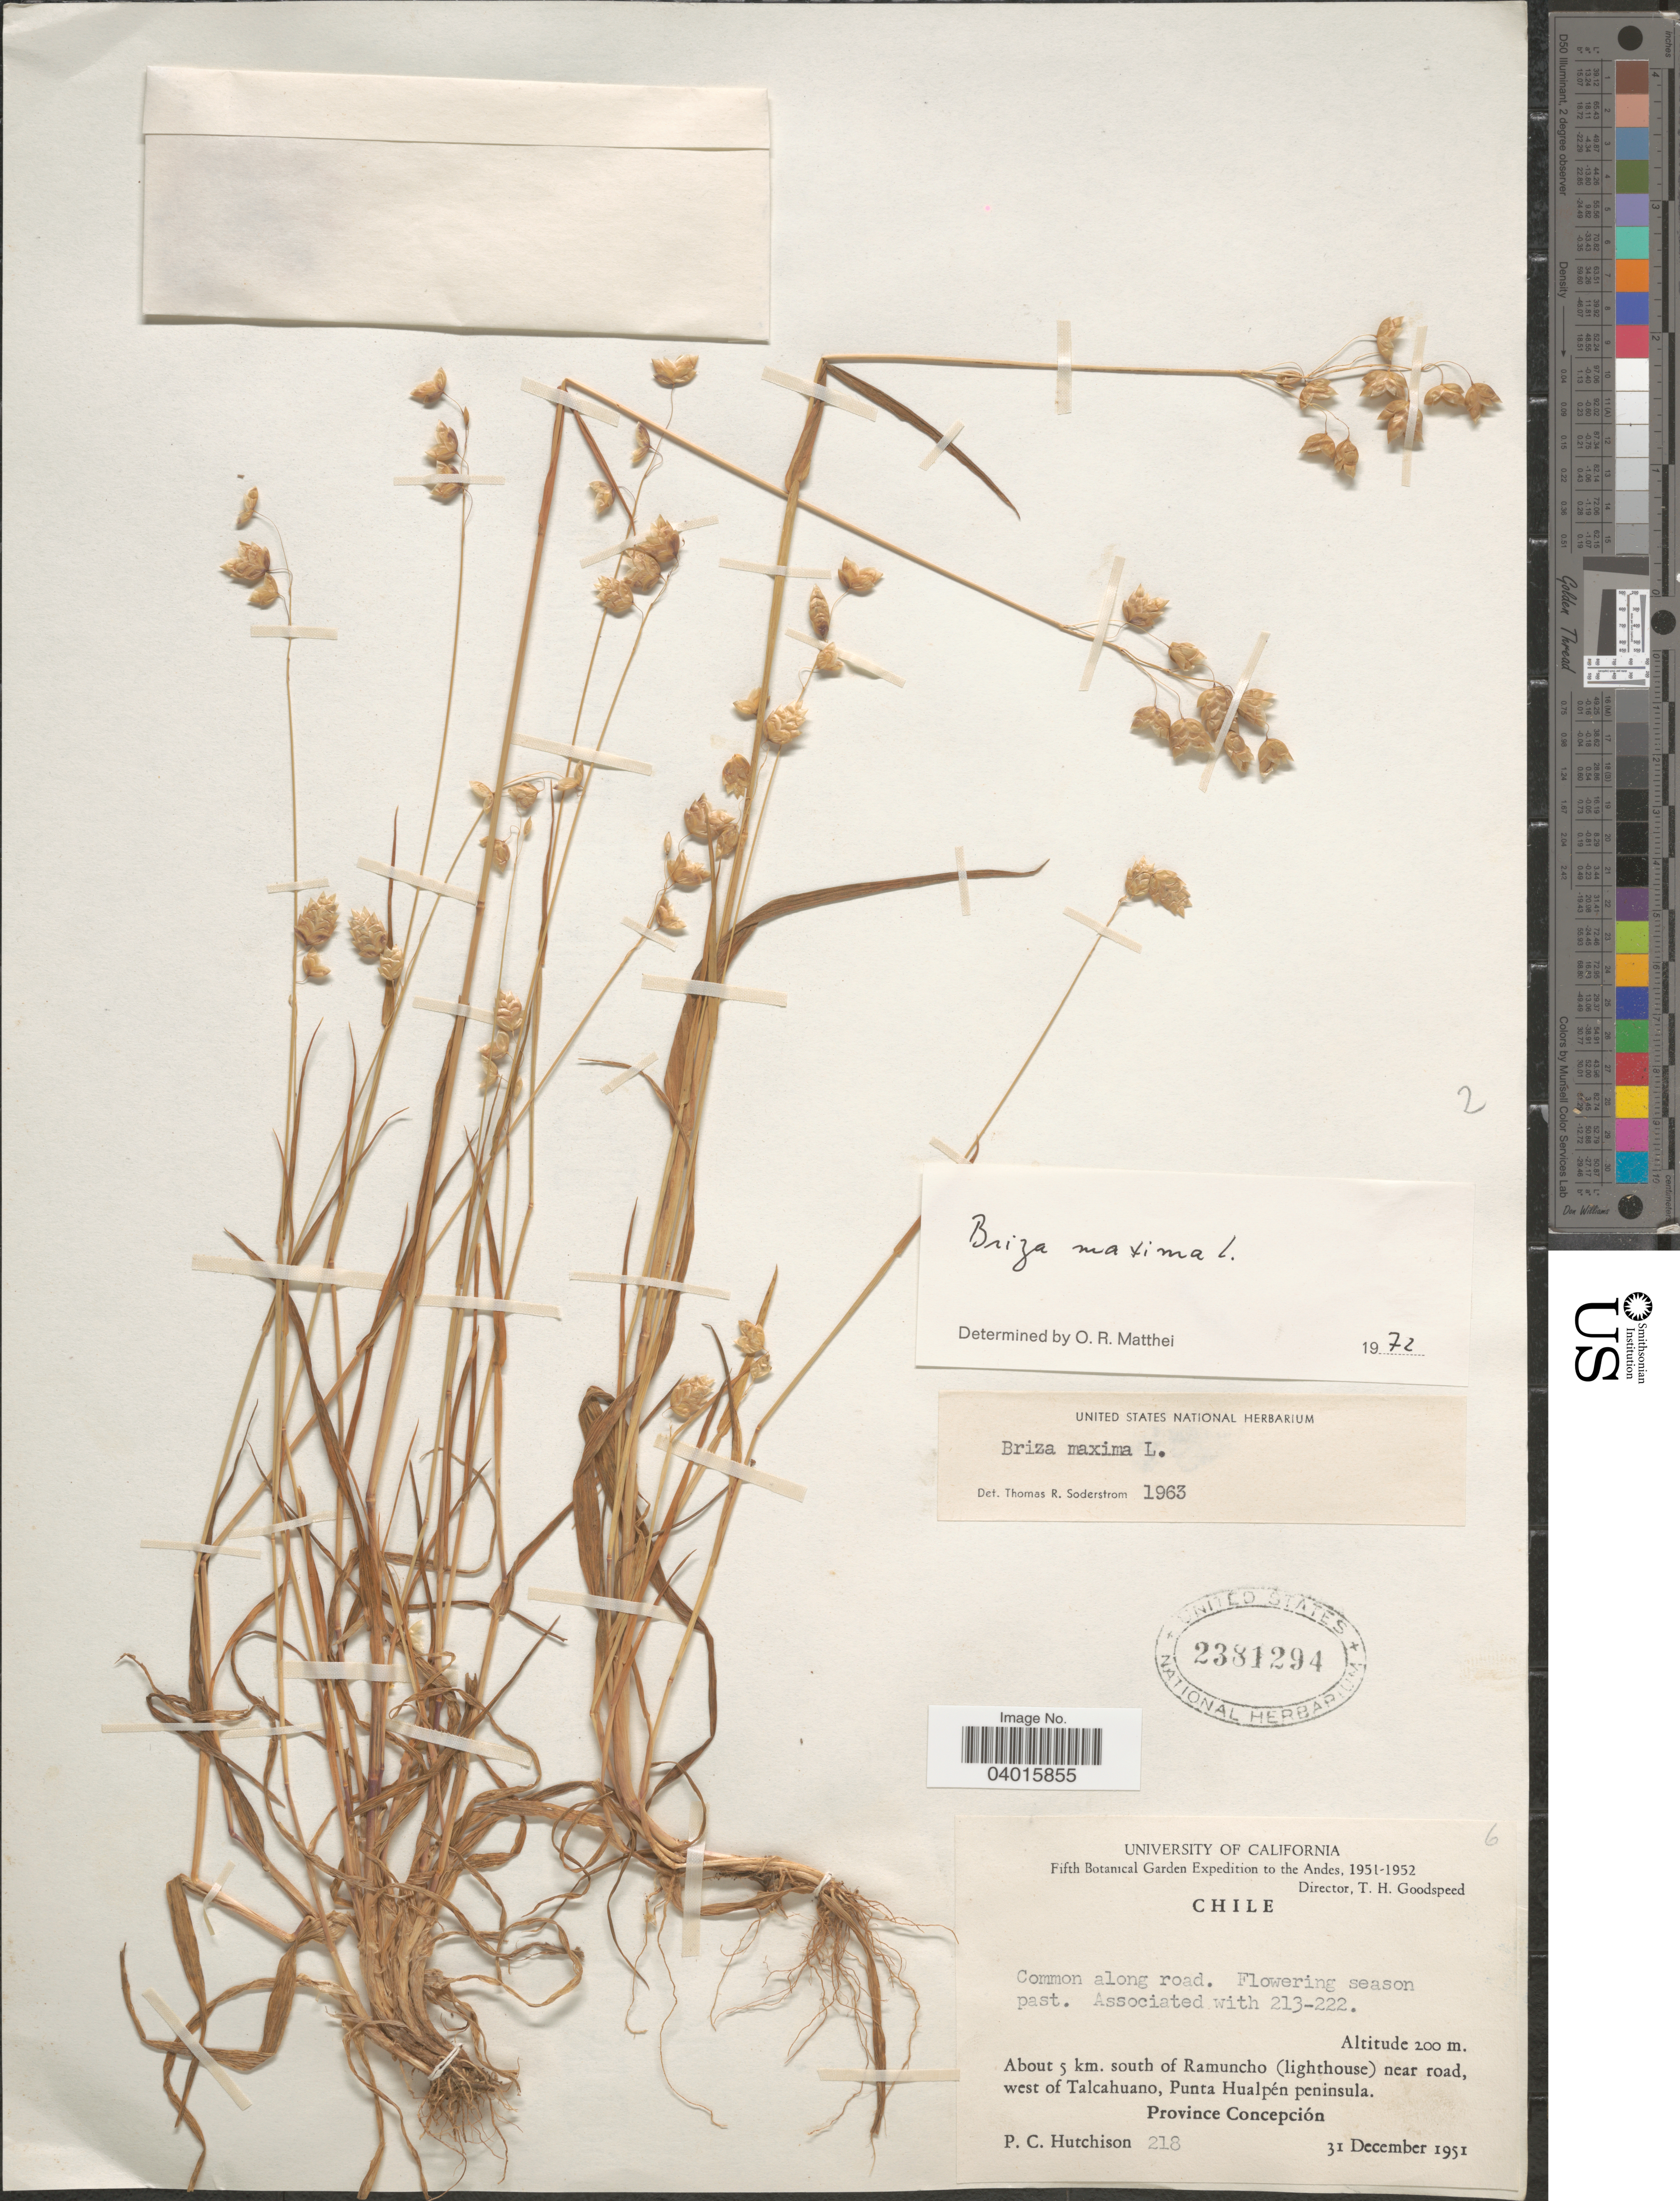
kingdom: Plantae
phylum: Tracheophyta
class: Liliopsida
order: Poales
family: Poaceae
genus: Briza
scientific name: Briza maxima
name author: L.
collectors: P. C. Hutchison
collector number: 218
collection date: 1951-12-31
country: Chile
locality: The Andes. About 5 km. south of Ramuncho (lighthouse) near road, west of Talcahuano, Punta Hualpén peninsula. Province Concepción.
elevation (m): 200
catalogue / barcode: US 2381294